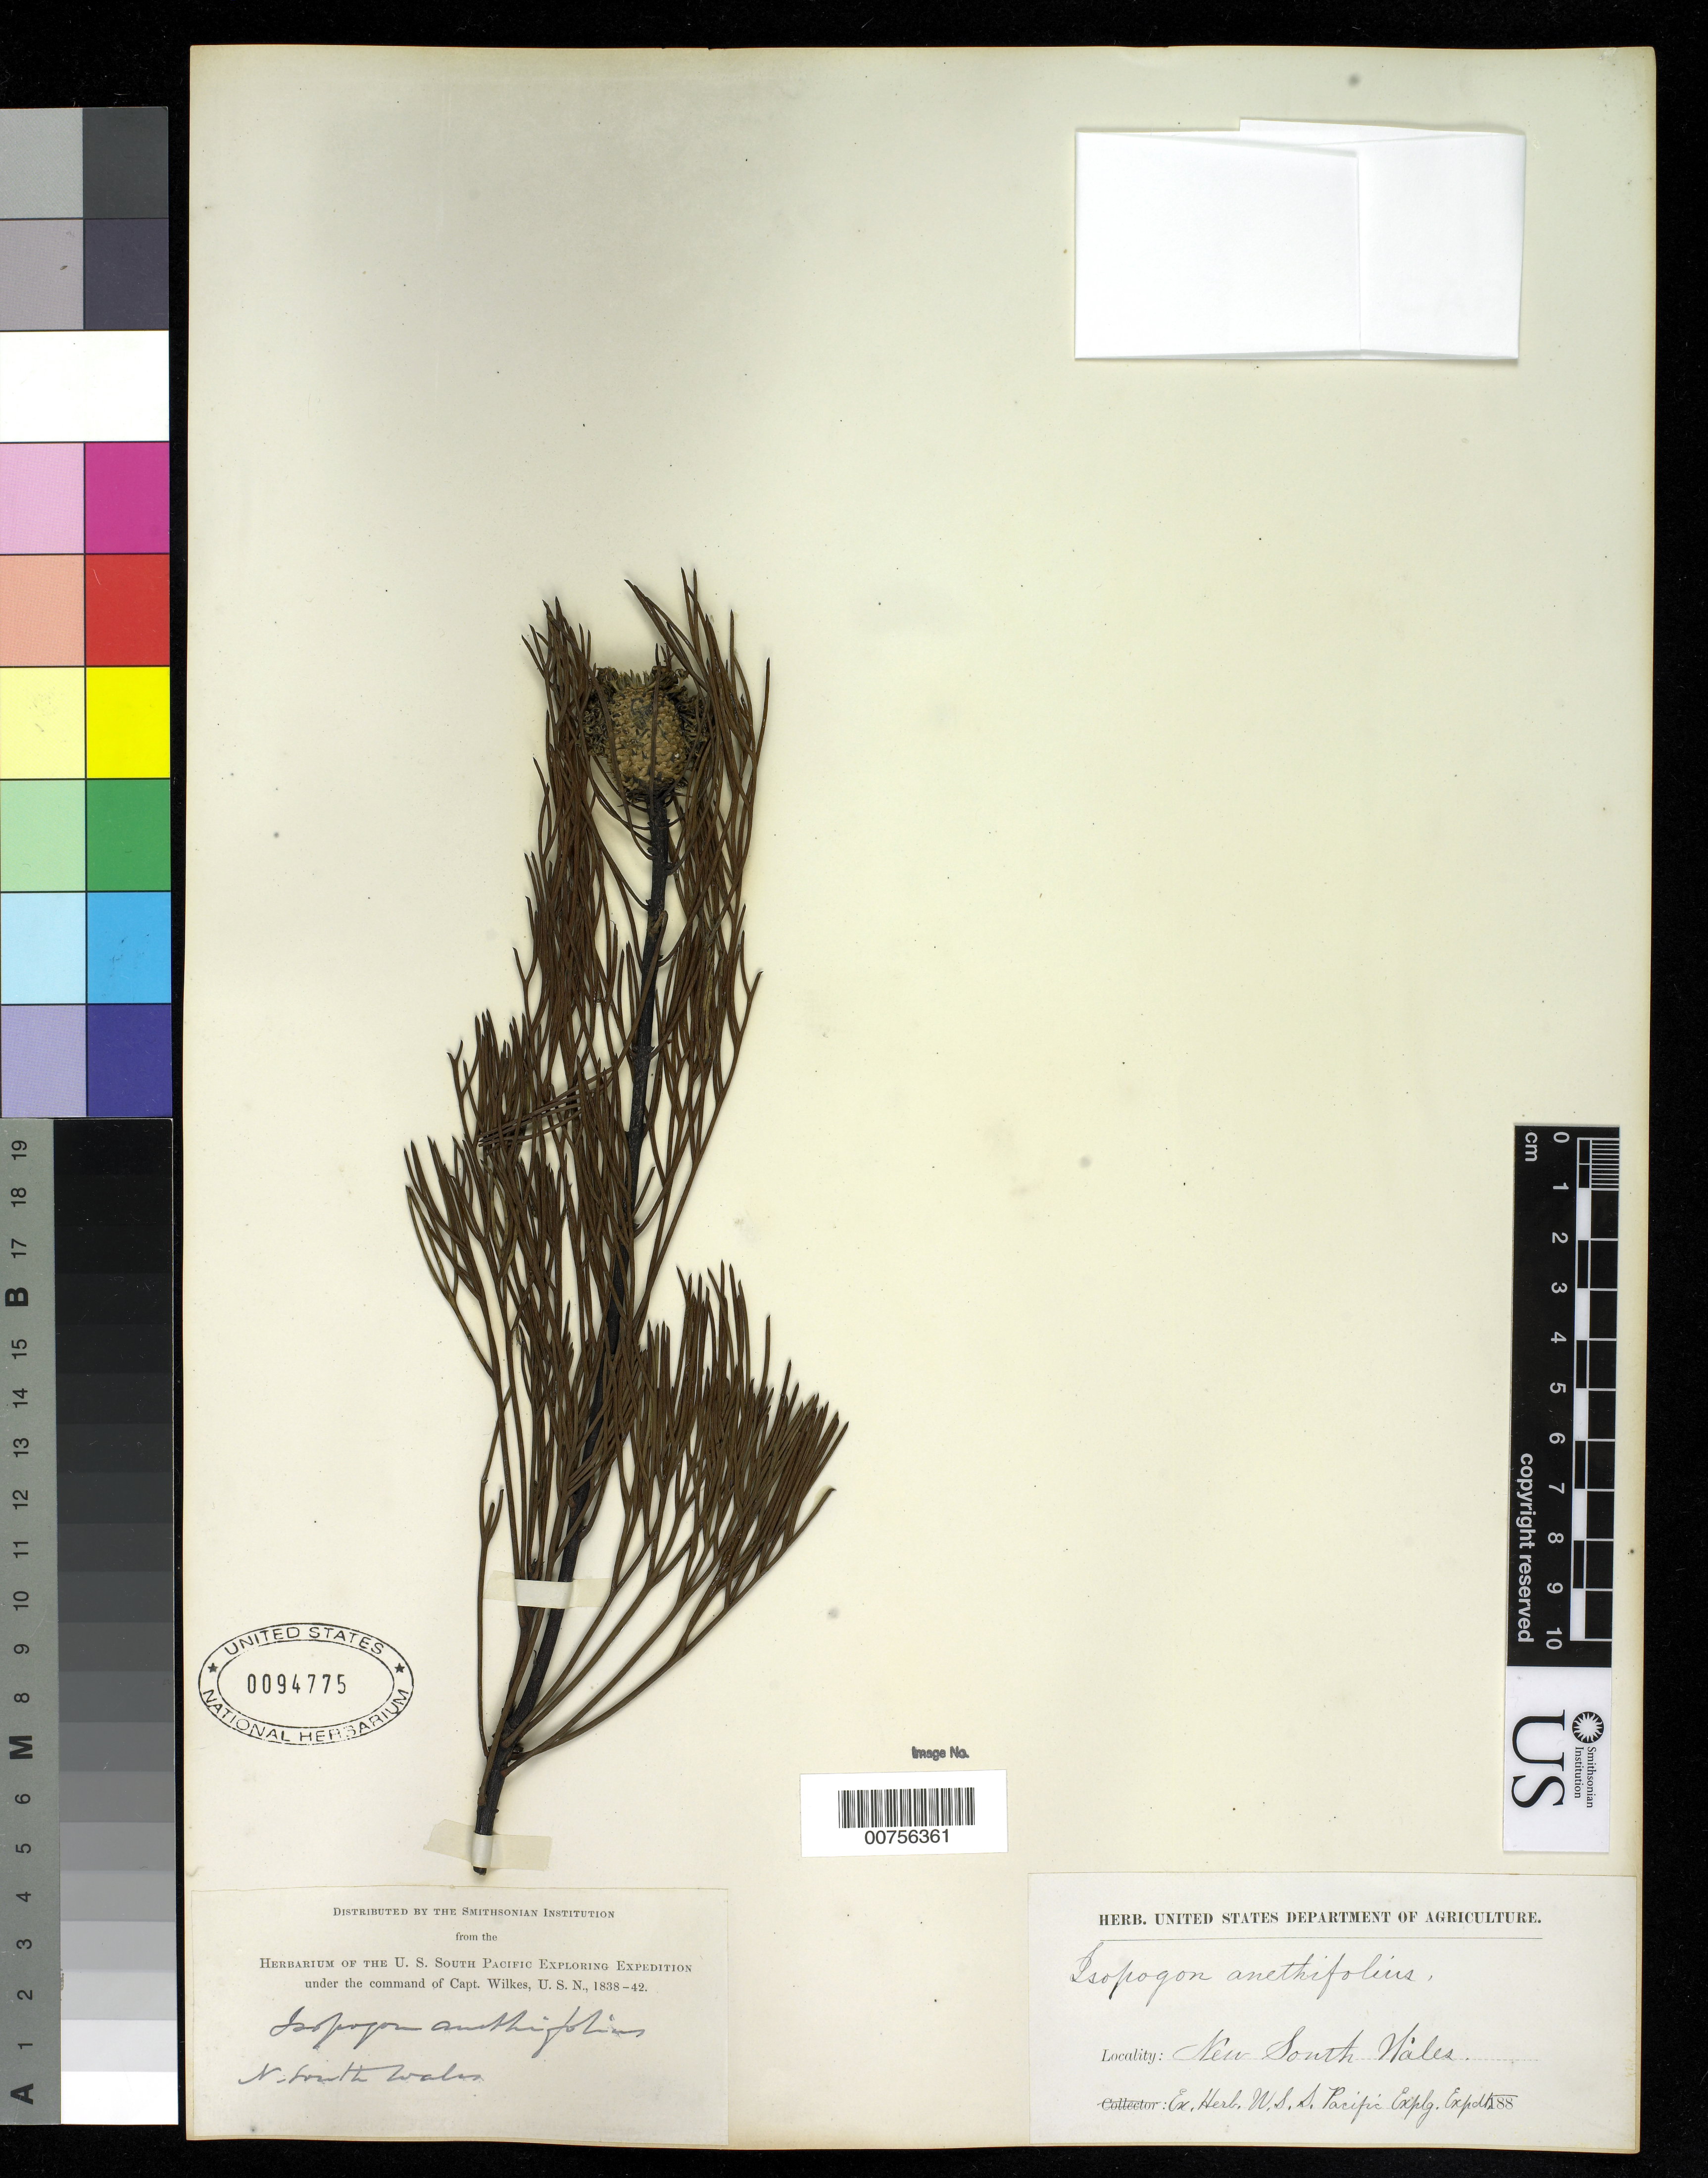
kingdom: Plantae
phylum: Tracheophyta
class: Magnoliopsida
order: Proteales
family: Proteaceae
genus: Isopogon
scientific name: Isopogon anethifolius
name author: Knight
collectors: Wilkes Explor. Exped.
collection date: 1838/1842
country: Australia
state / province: New South Wales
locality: N. South Wales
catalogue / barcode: US 94775